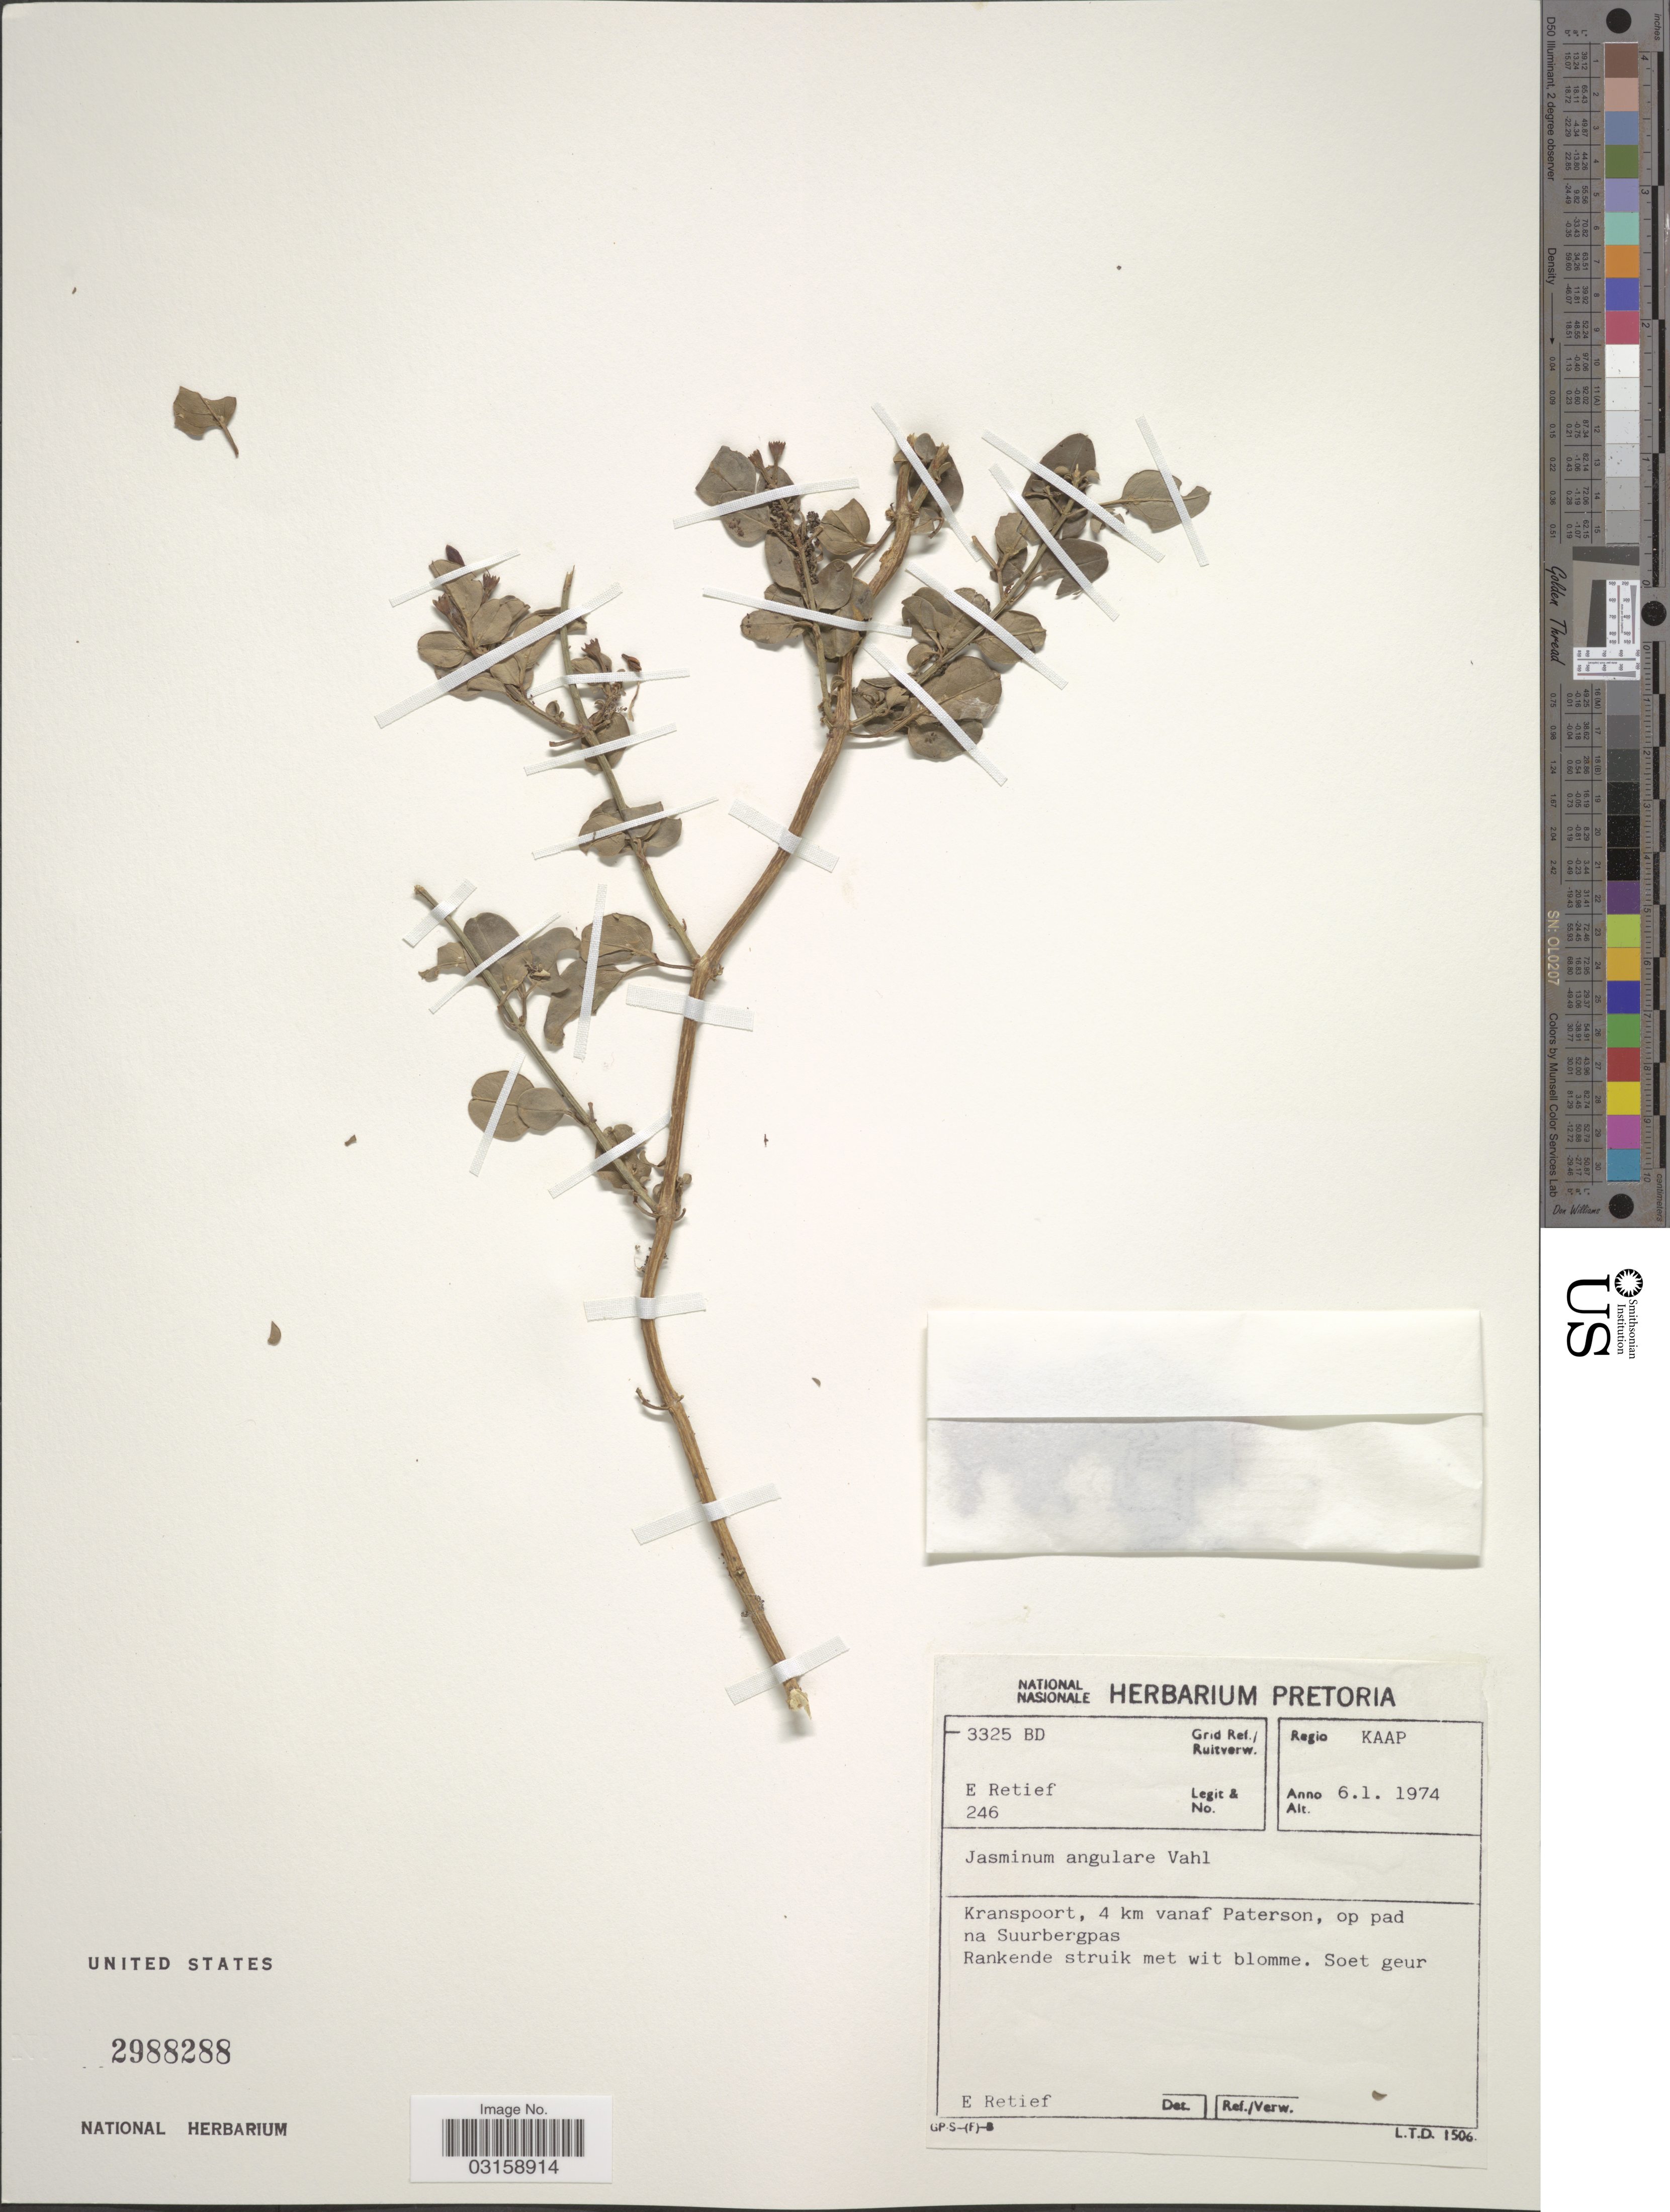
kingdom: Plantae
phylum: Tracheophyta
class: Magnoliopsida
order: Lamiales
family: Oleaceae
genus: Jasminum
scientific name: Jasminum angulare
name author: Vahl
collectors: E. Retief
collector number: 246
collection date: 1974-01-06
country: South Africa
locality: Regio Kaap. Grid Ref. 3325 BD. Kranspoort, 4 km vanaf Paterson, op pad na Suurbergpas.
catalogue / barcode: US 2988288